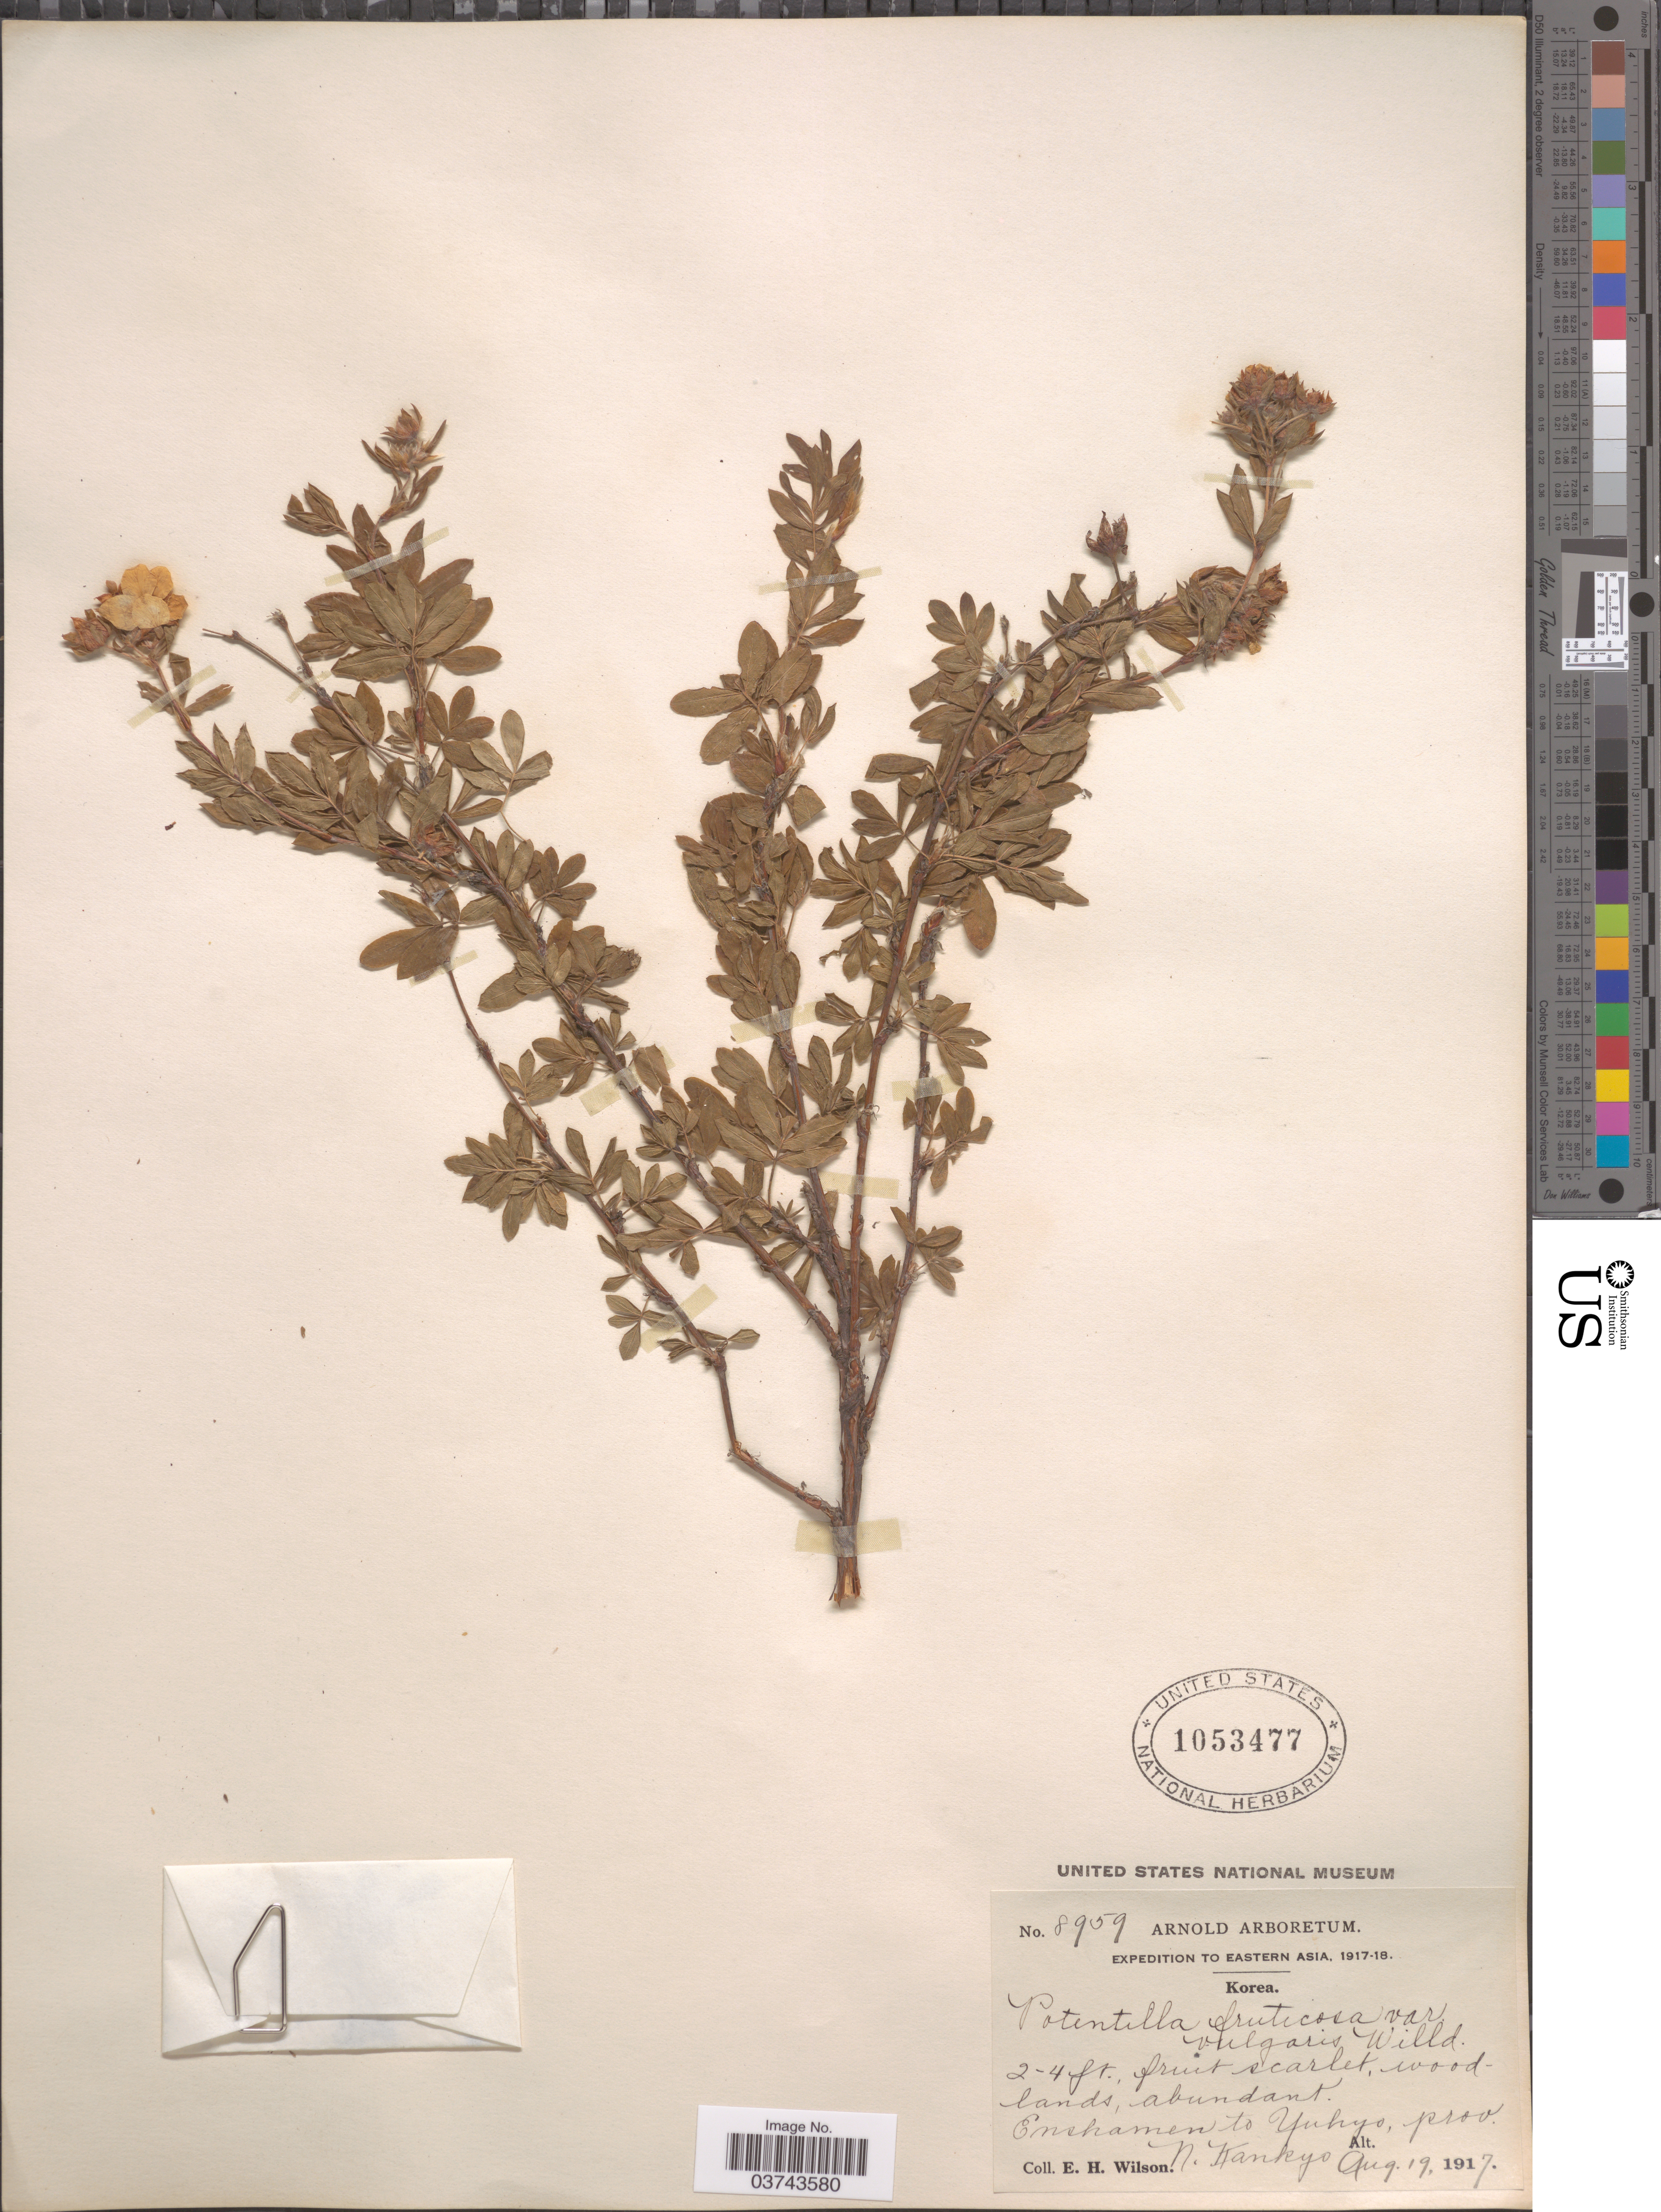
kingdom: Plantae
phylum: Tracheophyta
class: Magnoliopsida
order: Rosales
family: Rosaceae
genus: Dasiphora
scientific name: Dasiphora fruticosa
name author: (L.) Rydb.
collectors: E. Wilson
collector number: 8959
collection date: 1917-08-19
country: North Korea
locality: Eastern Asia. Enshamen to Yuhyo (correct spelling Yujyo), prov. N. Kankyo.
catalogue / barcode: US 1053477